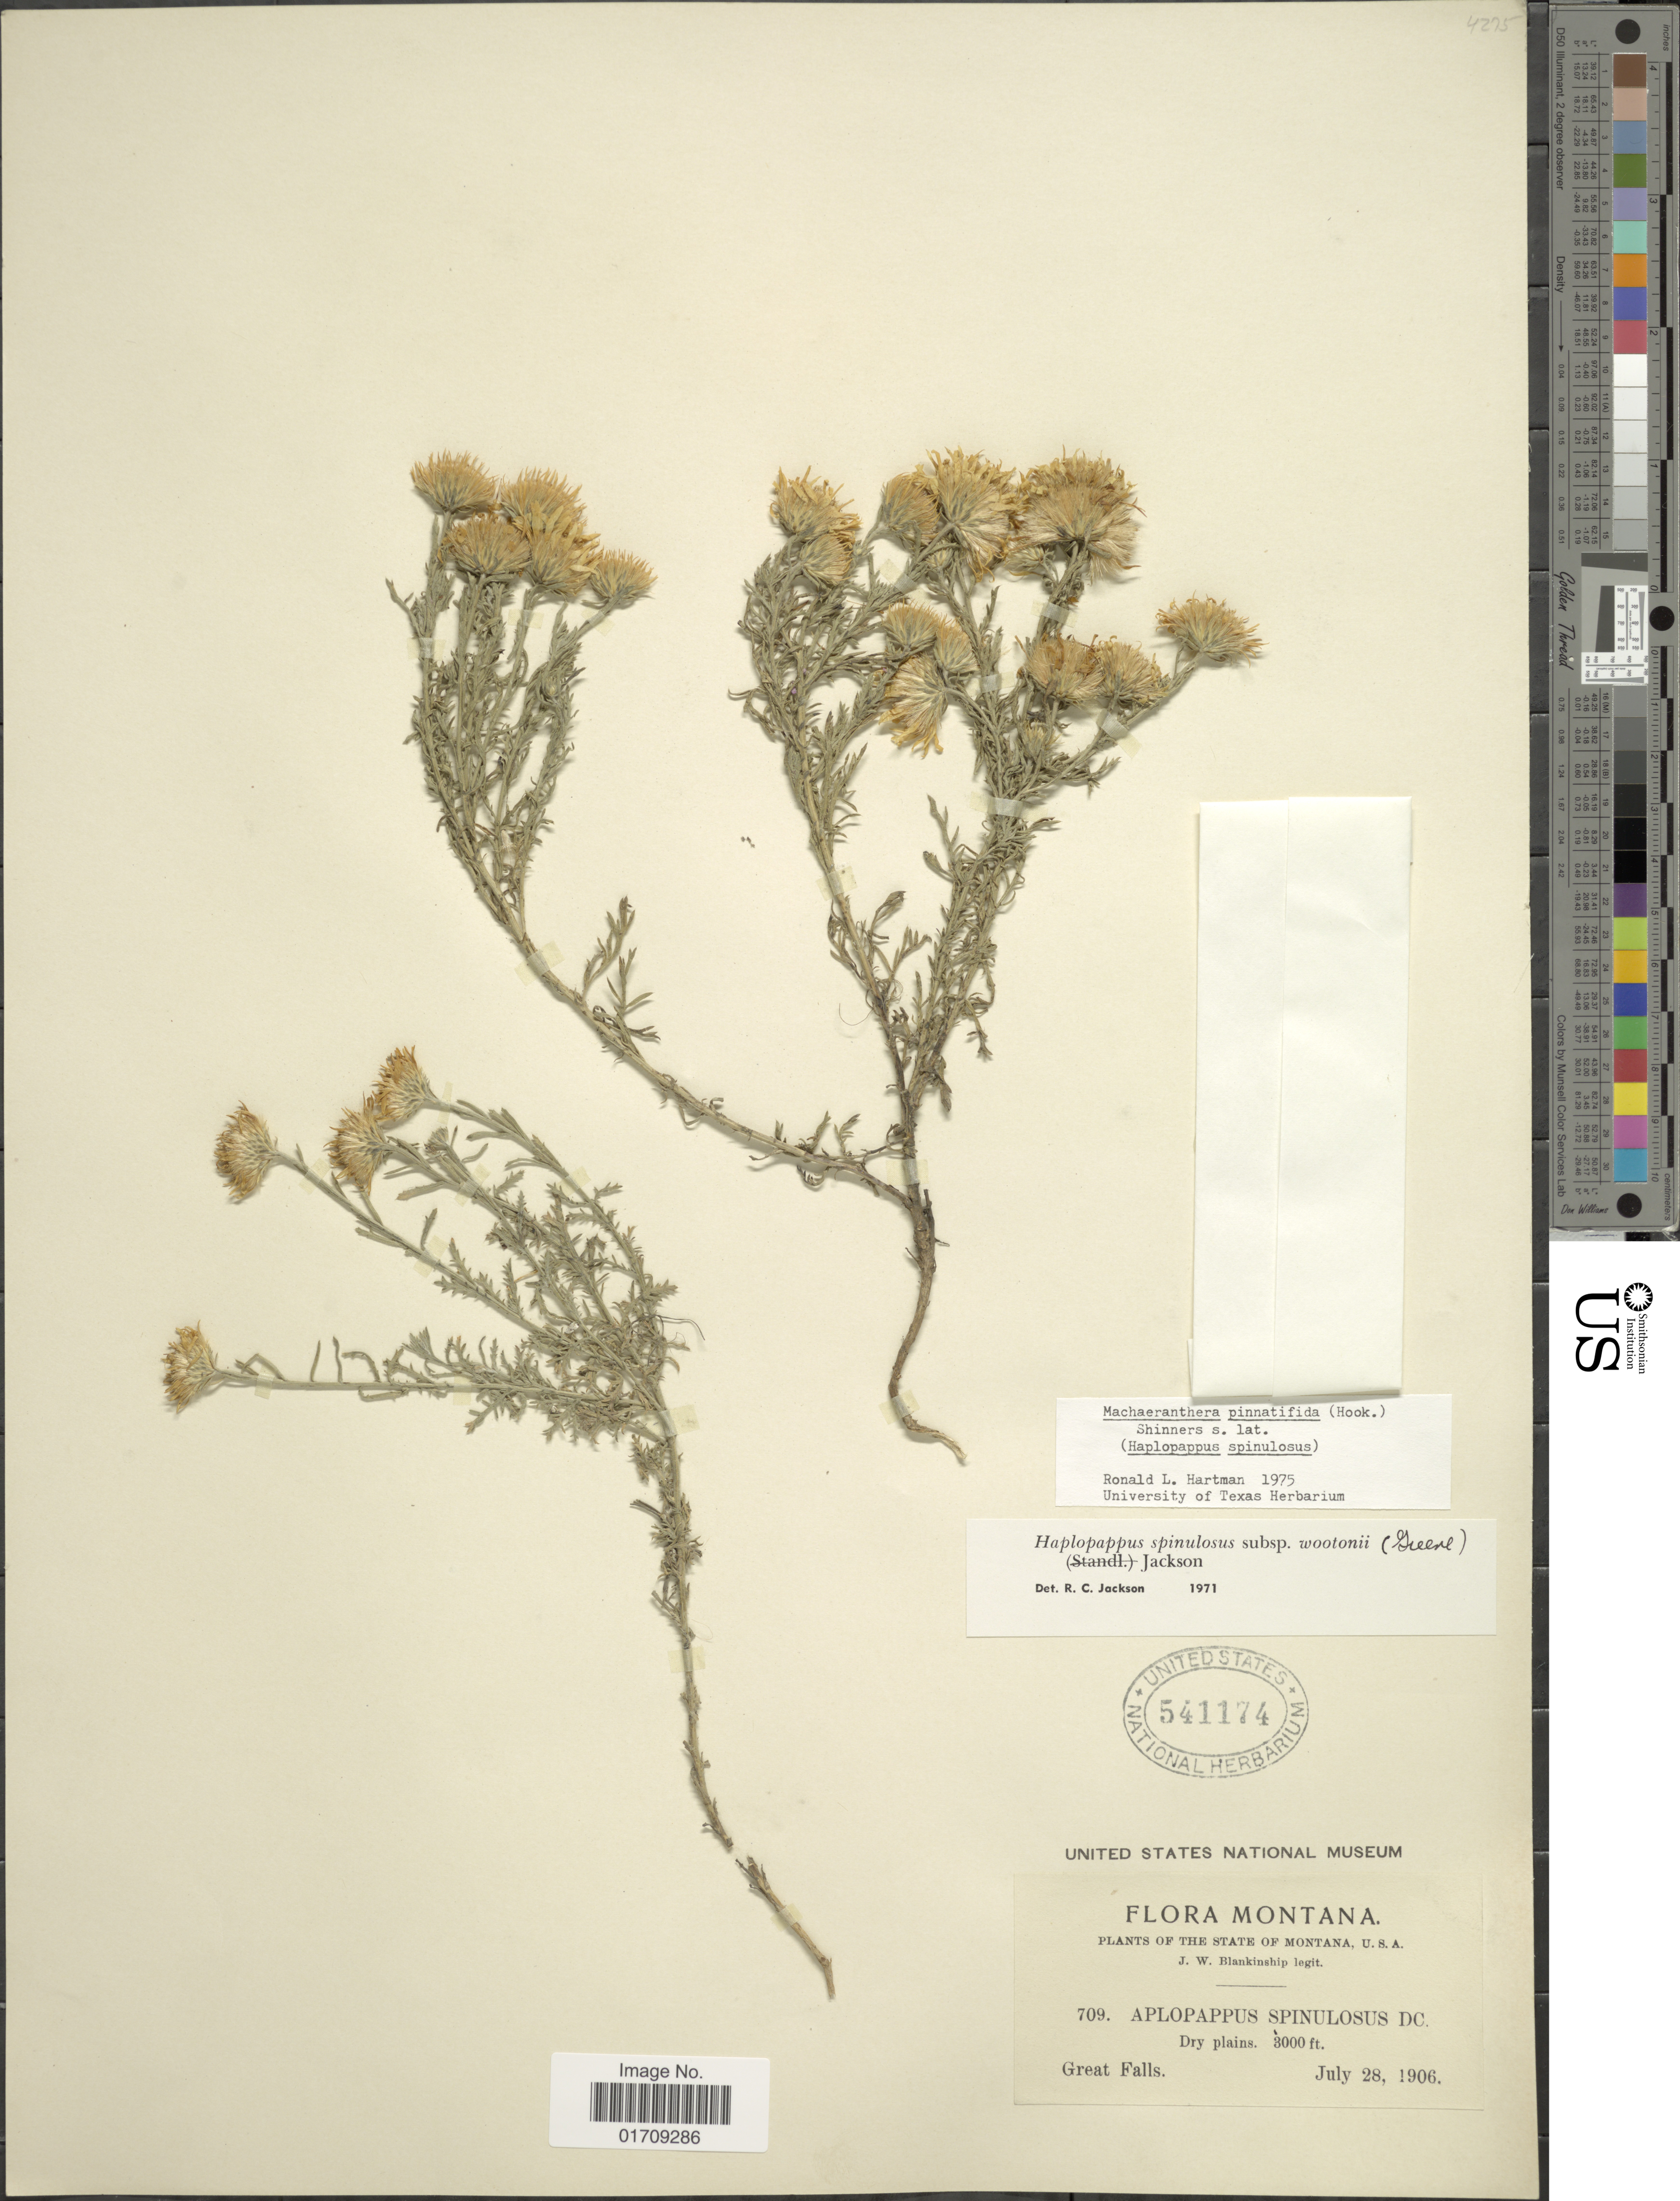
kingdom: Plantae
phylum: Tracheophyta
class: Magnoliopsida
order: Asterales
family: Asteraceae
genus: Machaeranthera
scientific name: Machaeranthera pinnatifida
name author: (Hook.) Shinners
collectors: J. W. Blankinship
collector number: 709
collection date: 1906-07-28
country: United States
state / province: Montana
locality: Great Falls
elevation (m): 914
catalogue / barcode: US 541174